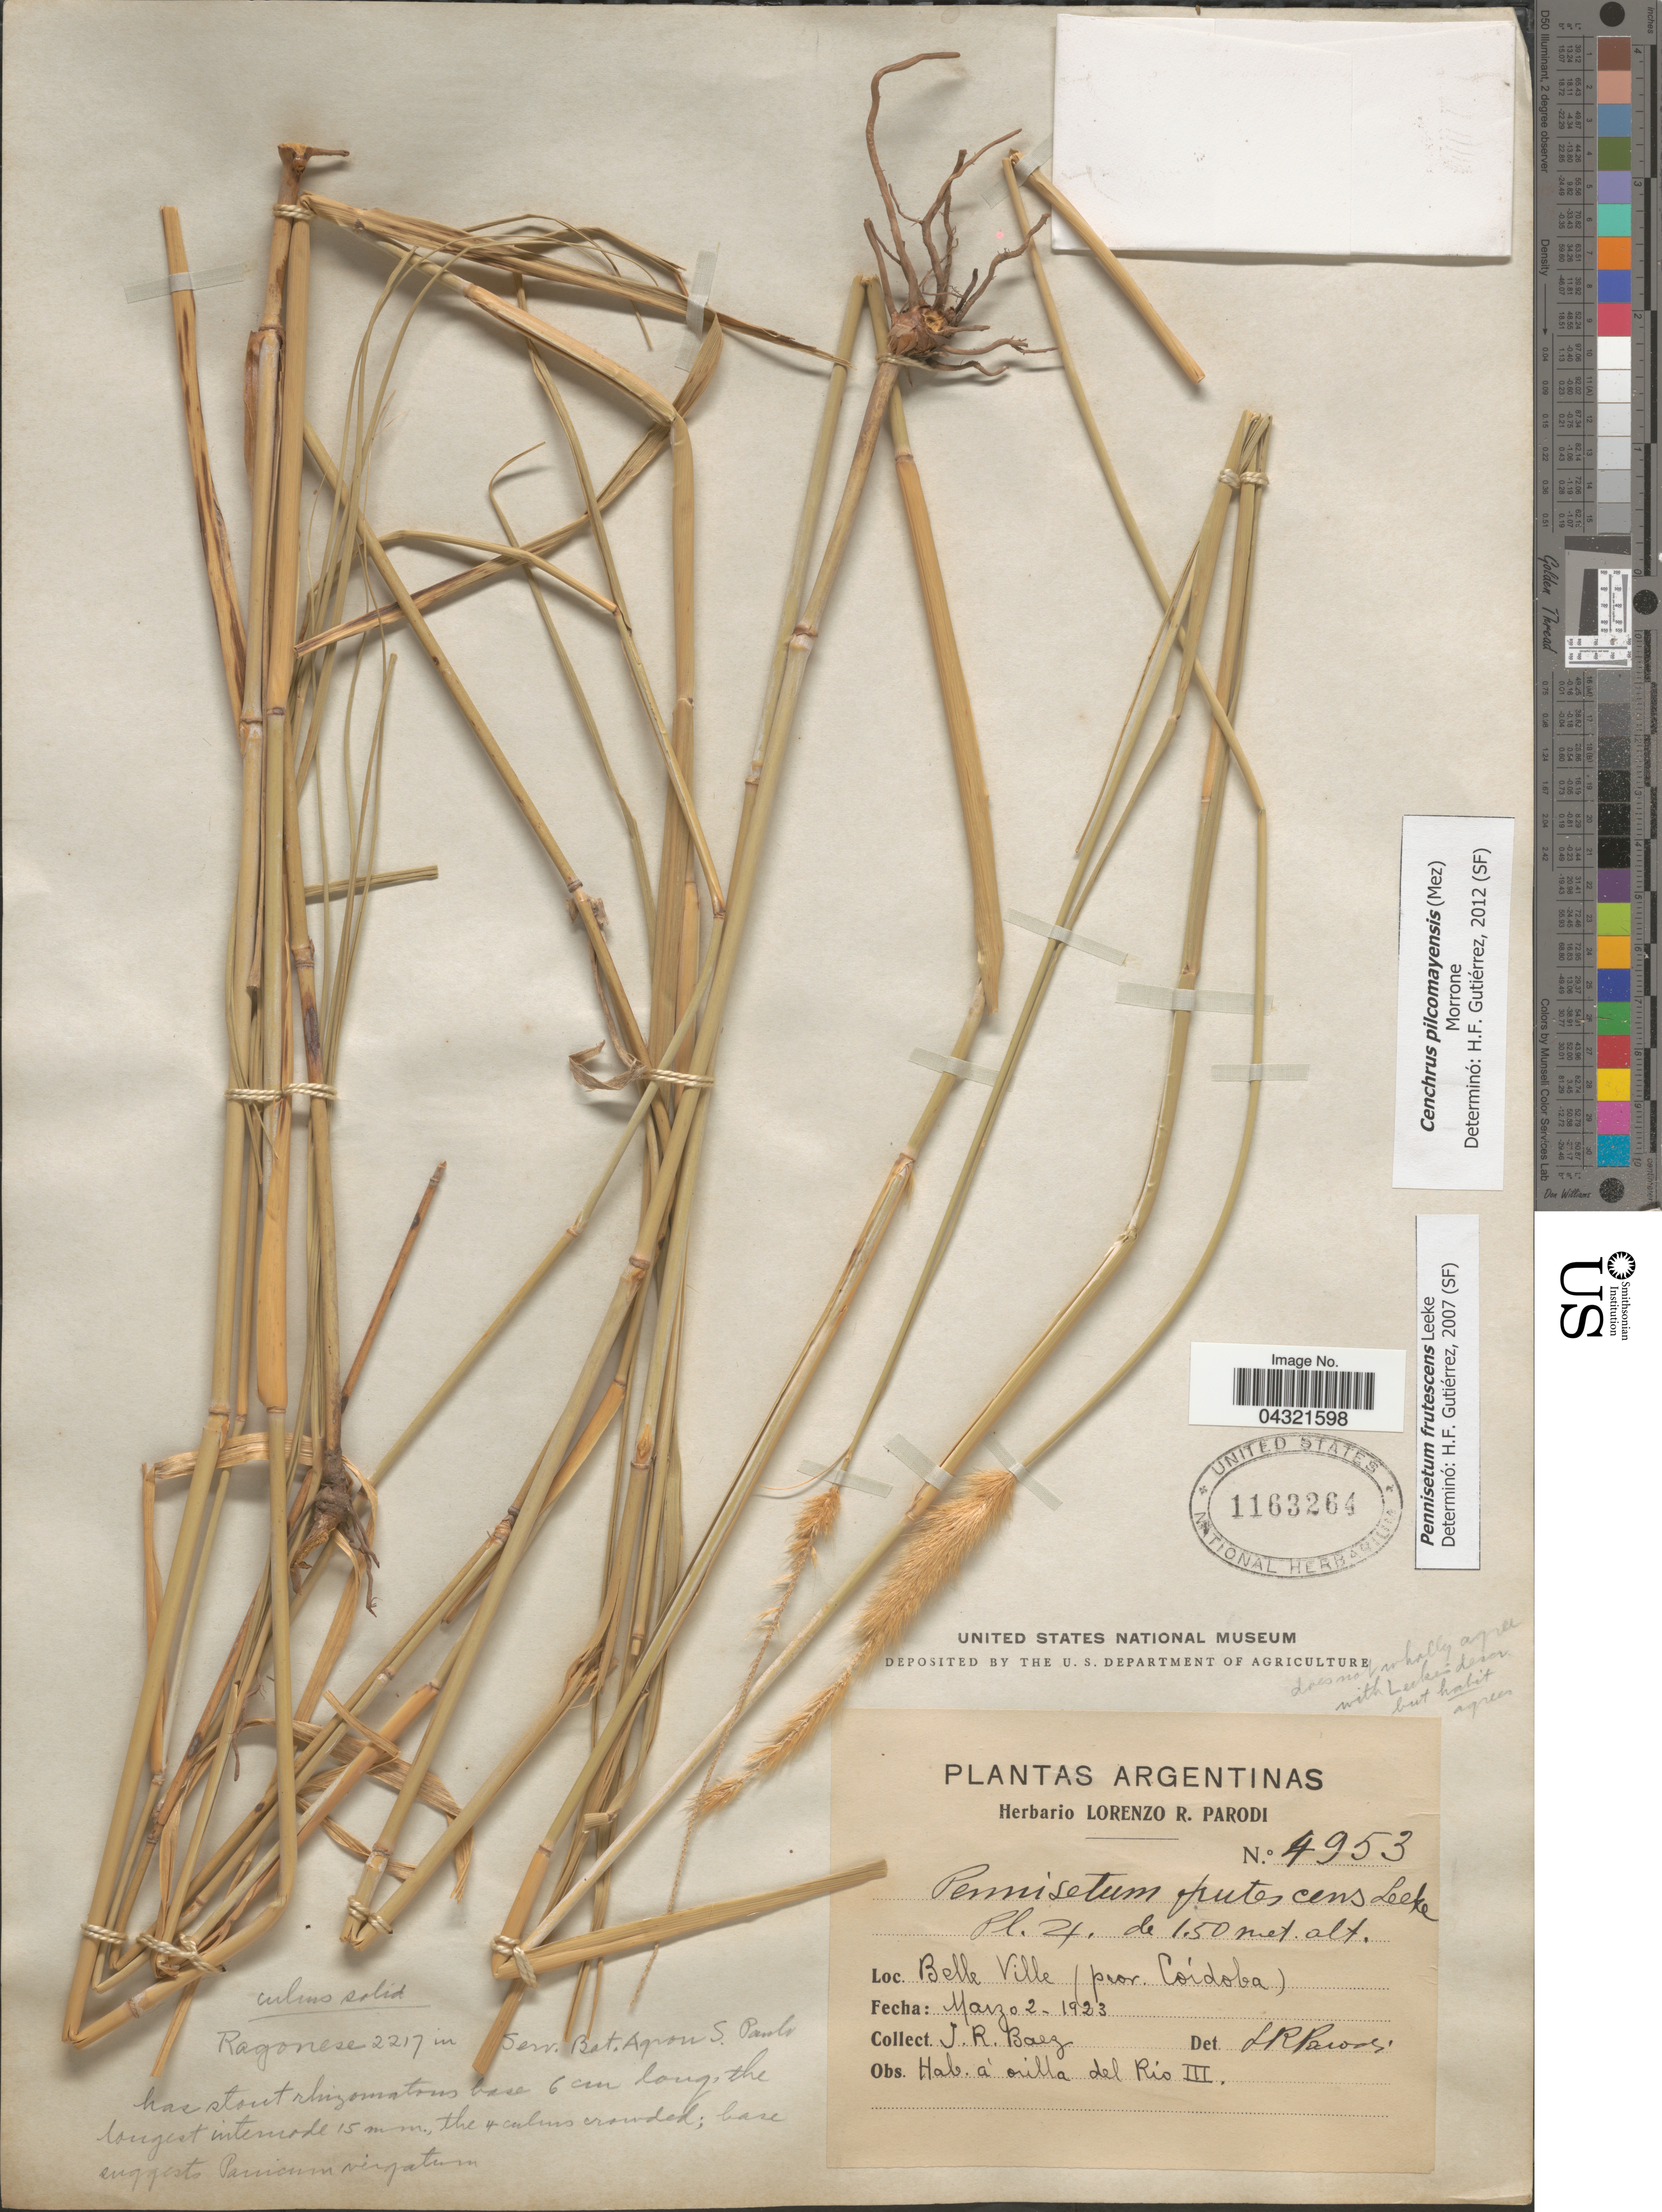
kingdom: Plantae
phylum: Tracheophyta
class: Liliopsida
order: Poales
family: Poaceae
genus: Cenchrus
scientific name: Cenchrus pilcomayensis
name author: (Mez) Morrone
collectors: J. Baez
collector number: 4953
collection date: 1923-03-02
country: Argentina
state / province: Cordoba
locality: Belle Ville.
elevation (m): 1.5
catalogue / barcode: US 1163264